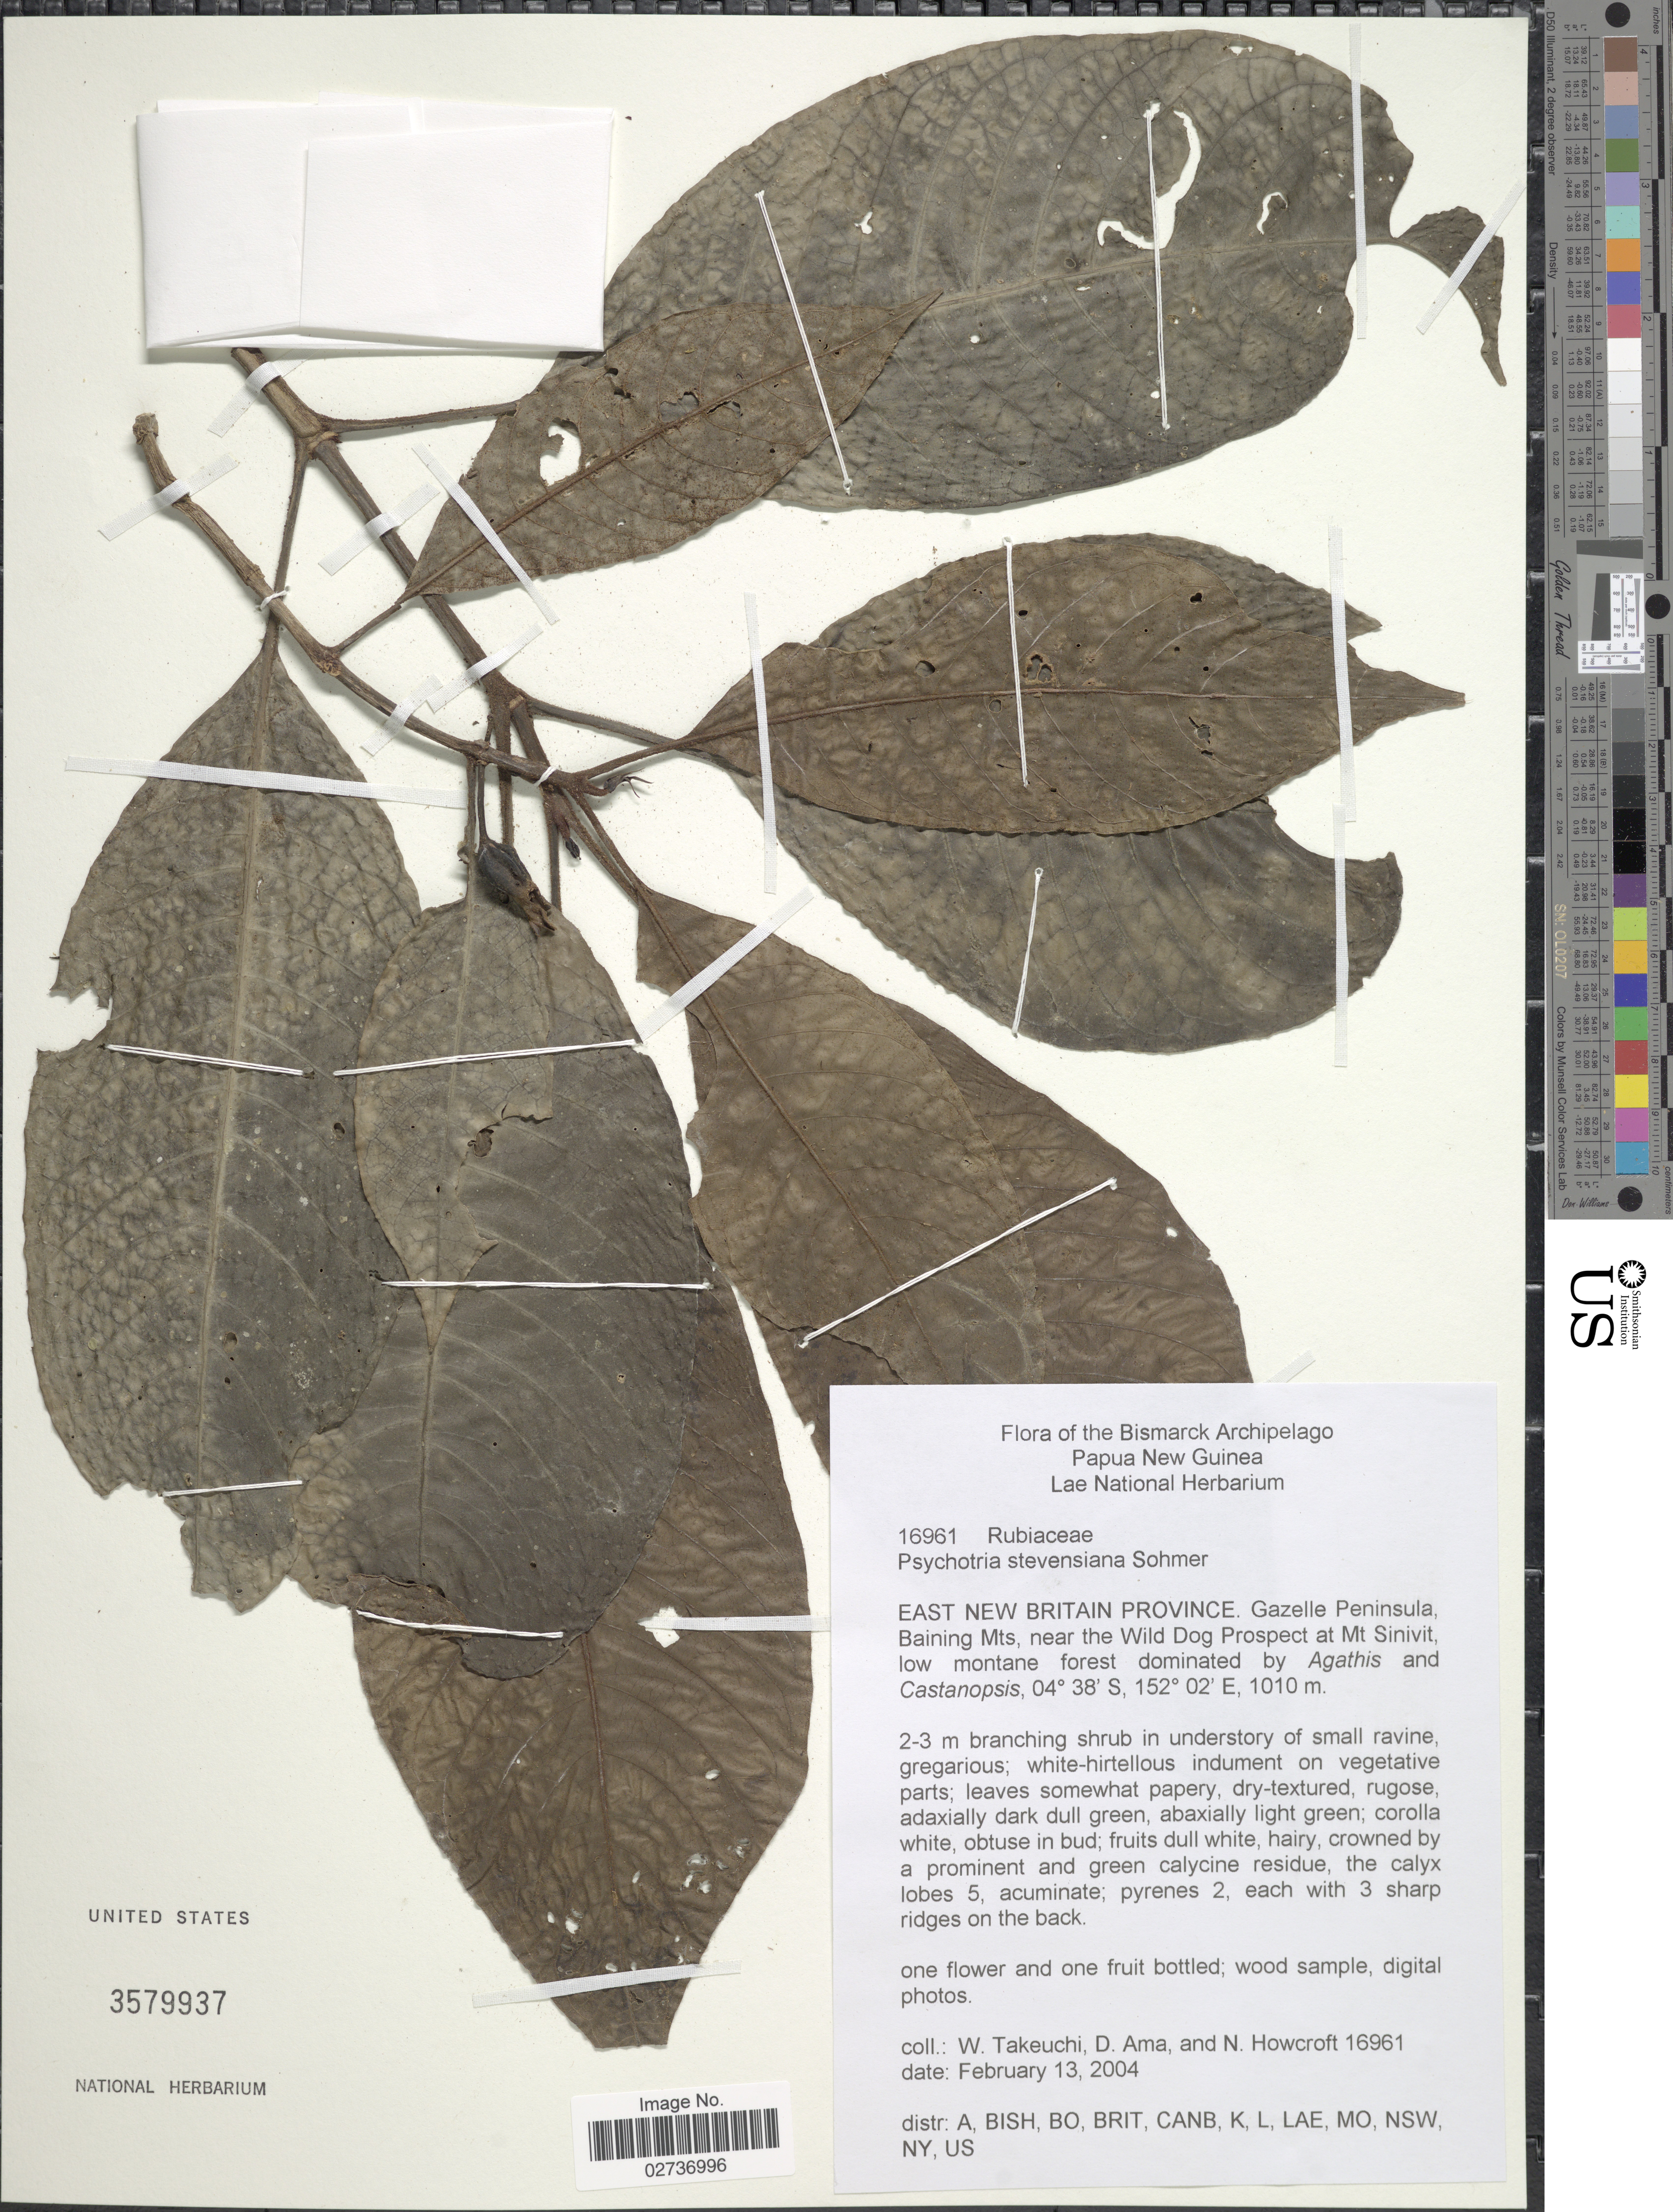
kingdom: Plantae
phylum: Tracheophyta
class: Magnoliopsida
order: Gentianales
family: Rubiaceae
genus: Psychotria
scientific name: Psychotria stevensiana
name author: Sohmer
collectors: W. Takeuchi, D. Ama & N. Howcroft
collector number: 16961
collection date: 2004-02-13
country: Papua New Guinea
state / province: East New Britain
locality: East New Britain Province. Gazelle Peninsula, Baining Mts, near the Wild Dog Prospect at Mt Sinivit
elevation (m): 1010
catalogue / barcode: US 3579937